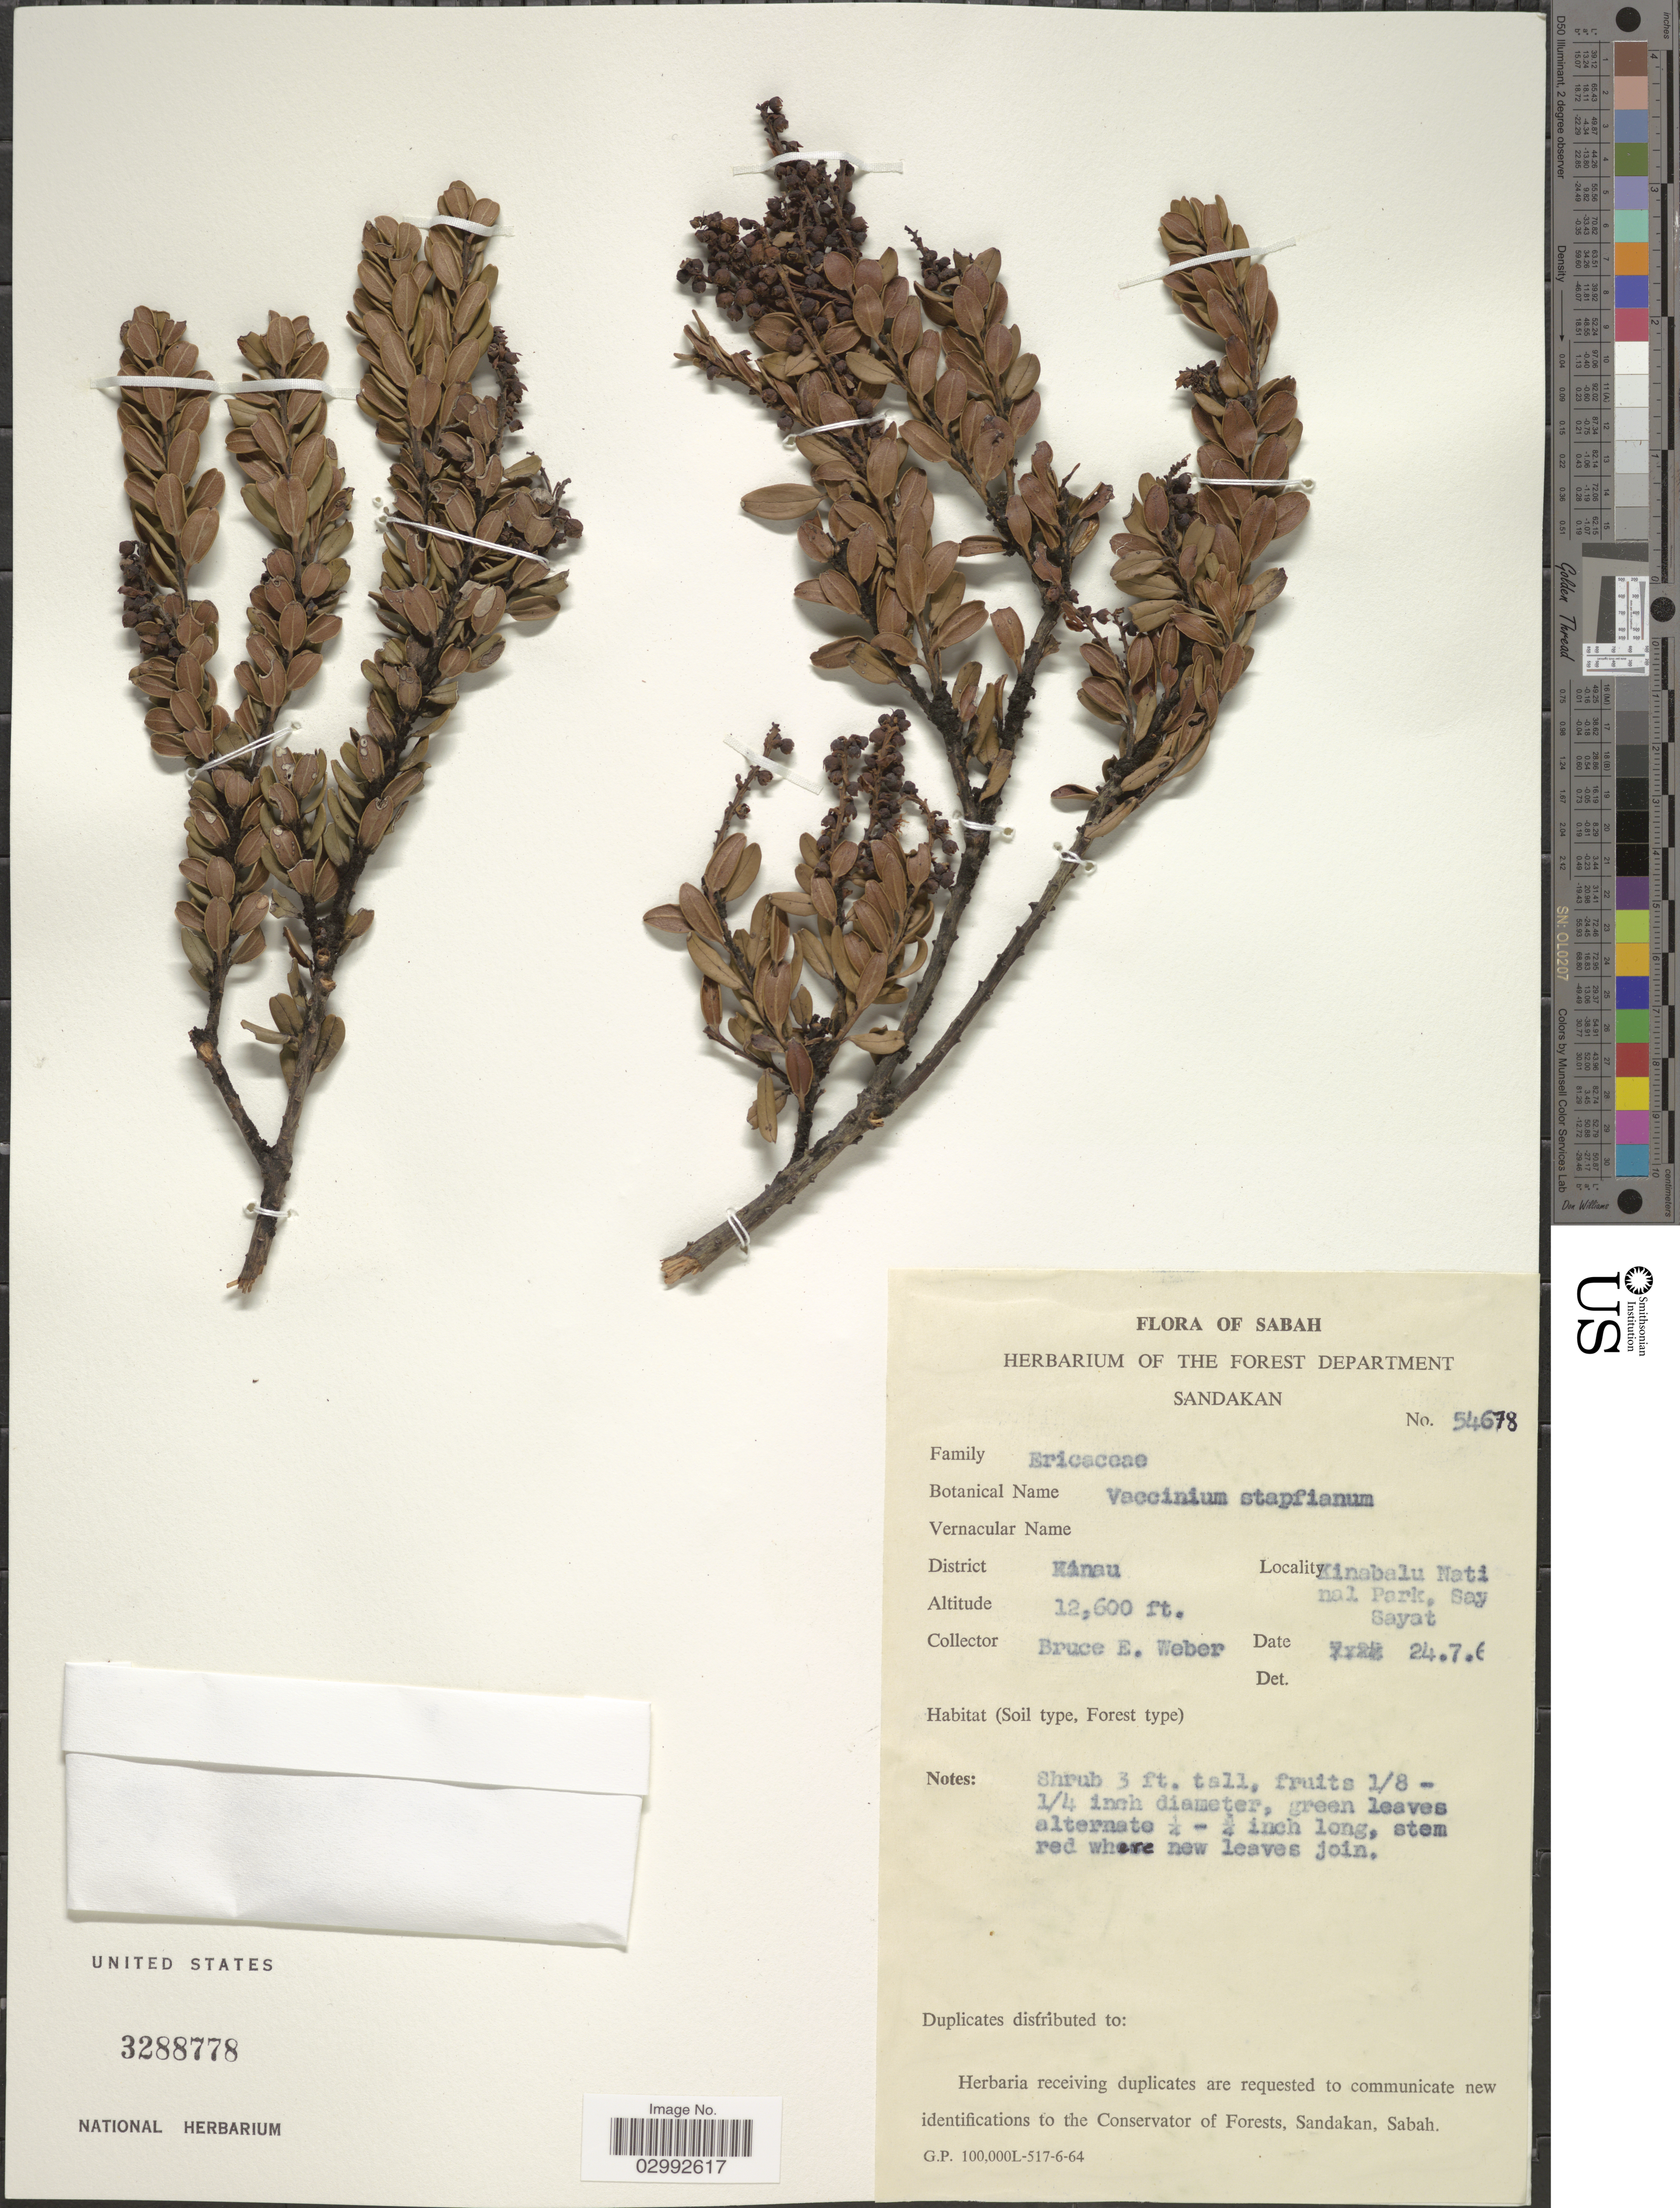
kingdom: Plantae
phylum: Tracheophyta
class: Magnoliopsida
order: Ericales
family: Ericaceae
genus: Vaccinium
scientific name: Vaccinium stapfianum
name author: Sleumer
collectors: B. E. Weber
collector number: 54678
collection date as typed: Transcribed d/m/y: 24/7/60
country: Malaysia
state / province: Sabah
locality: District Kanau, Kinabalu Nati [illegible text]nal Park, Say [illegible text] Sayat.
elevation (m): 3840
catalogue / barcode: US 3288778